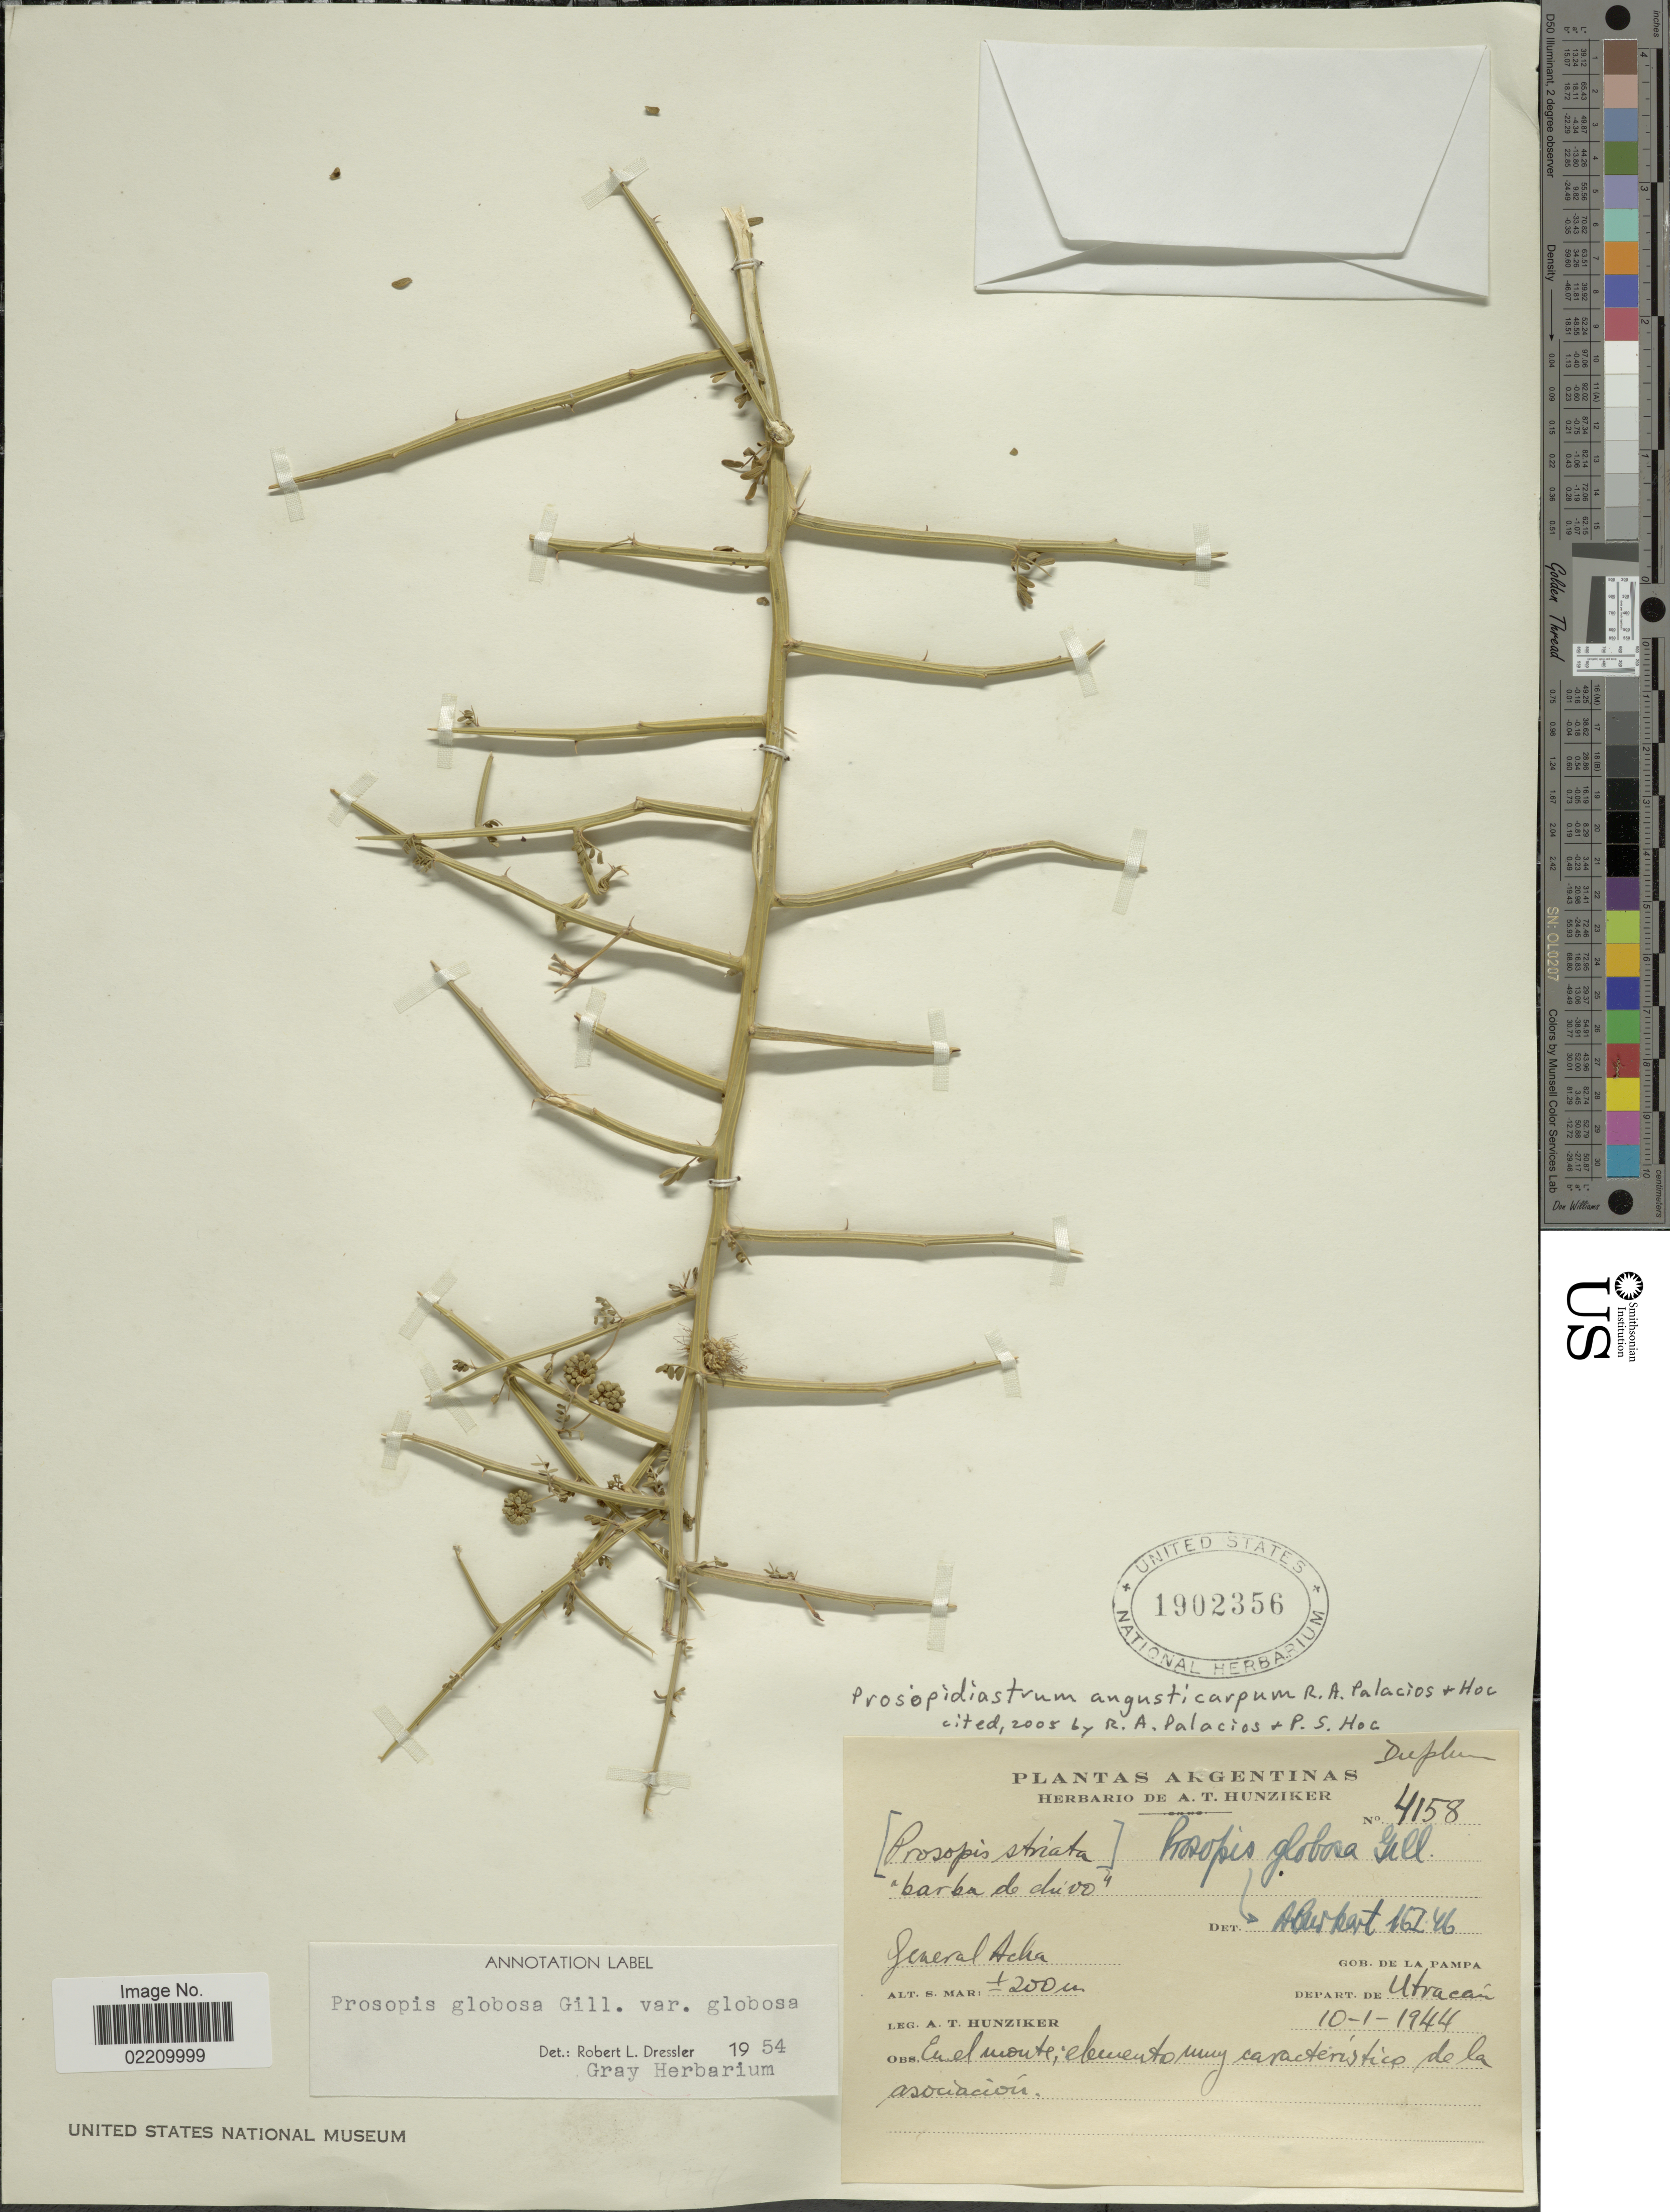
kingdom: Plantae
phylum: Tracheophyta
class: Magnoliopsida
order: Fabales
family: Fabaceae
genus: Prosopidastrum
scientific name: Prosopidastrum angusticarpum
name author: R.A. Palacios & Hoc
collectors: A. T. Hunziker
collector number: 4158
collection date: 1944-01-10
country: Argentina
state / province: La Pampa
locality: General Acka, Depart. de Utracán.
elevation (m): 200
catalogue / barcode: US 1902356